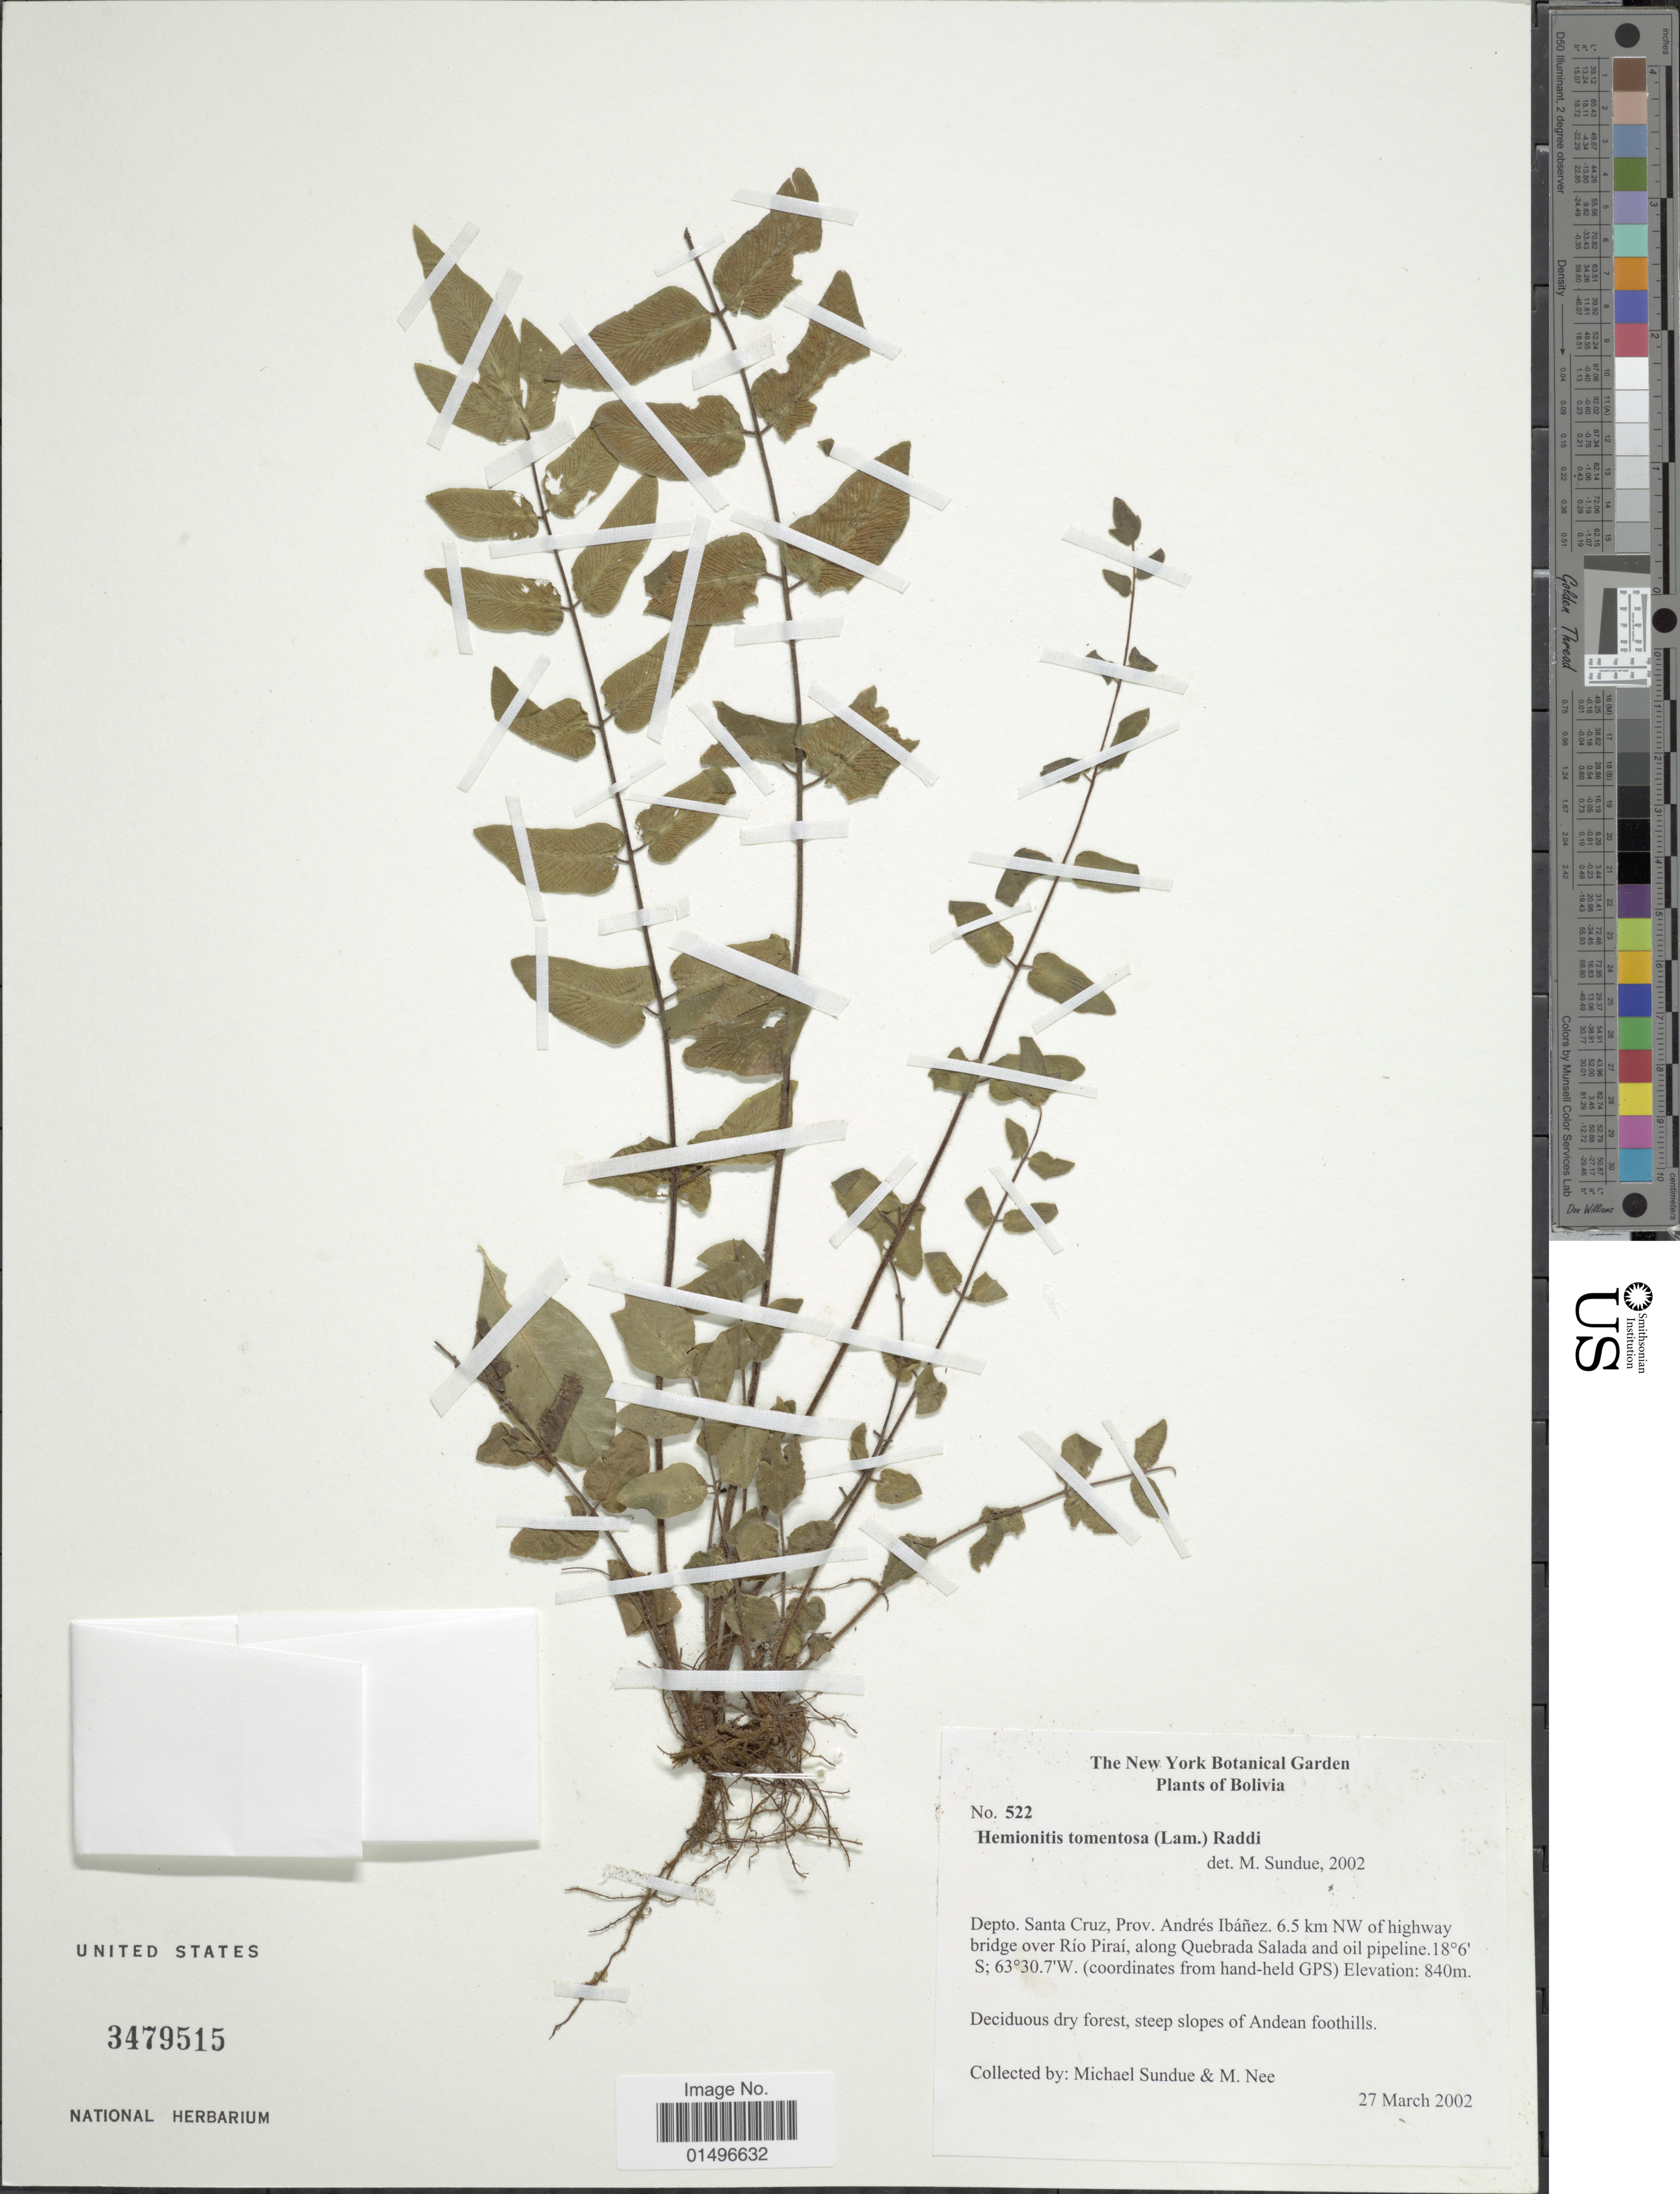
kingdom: Plantae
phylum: Tracheophyta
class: Polypodiopsida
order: Polypodiales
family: Pteridaceae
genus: Hemionitis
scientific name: Hemionitis tomentosa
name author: (Lam.) Raddi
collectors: M. Sundue & M. Nee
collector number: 522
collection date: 2002-03-27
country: Bolivia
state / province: Santa Cruz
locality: Bolivia, Depto. Santa Cruz, Prov, Andres Ibanez. 6.5 km NW of highway bridge over Rio Pirai, along Quebrada Salada and oil pipeline.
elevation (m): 840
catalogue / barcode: US 3479515